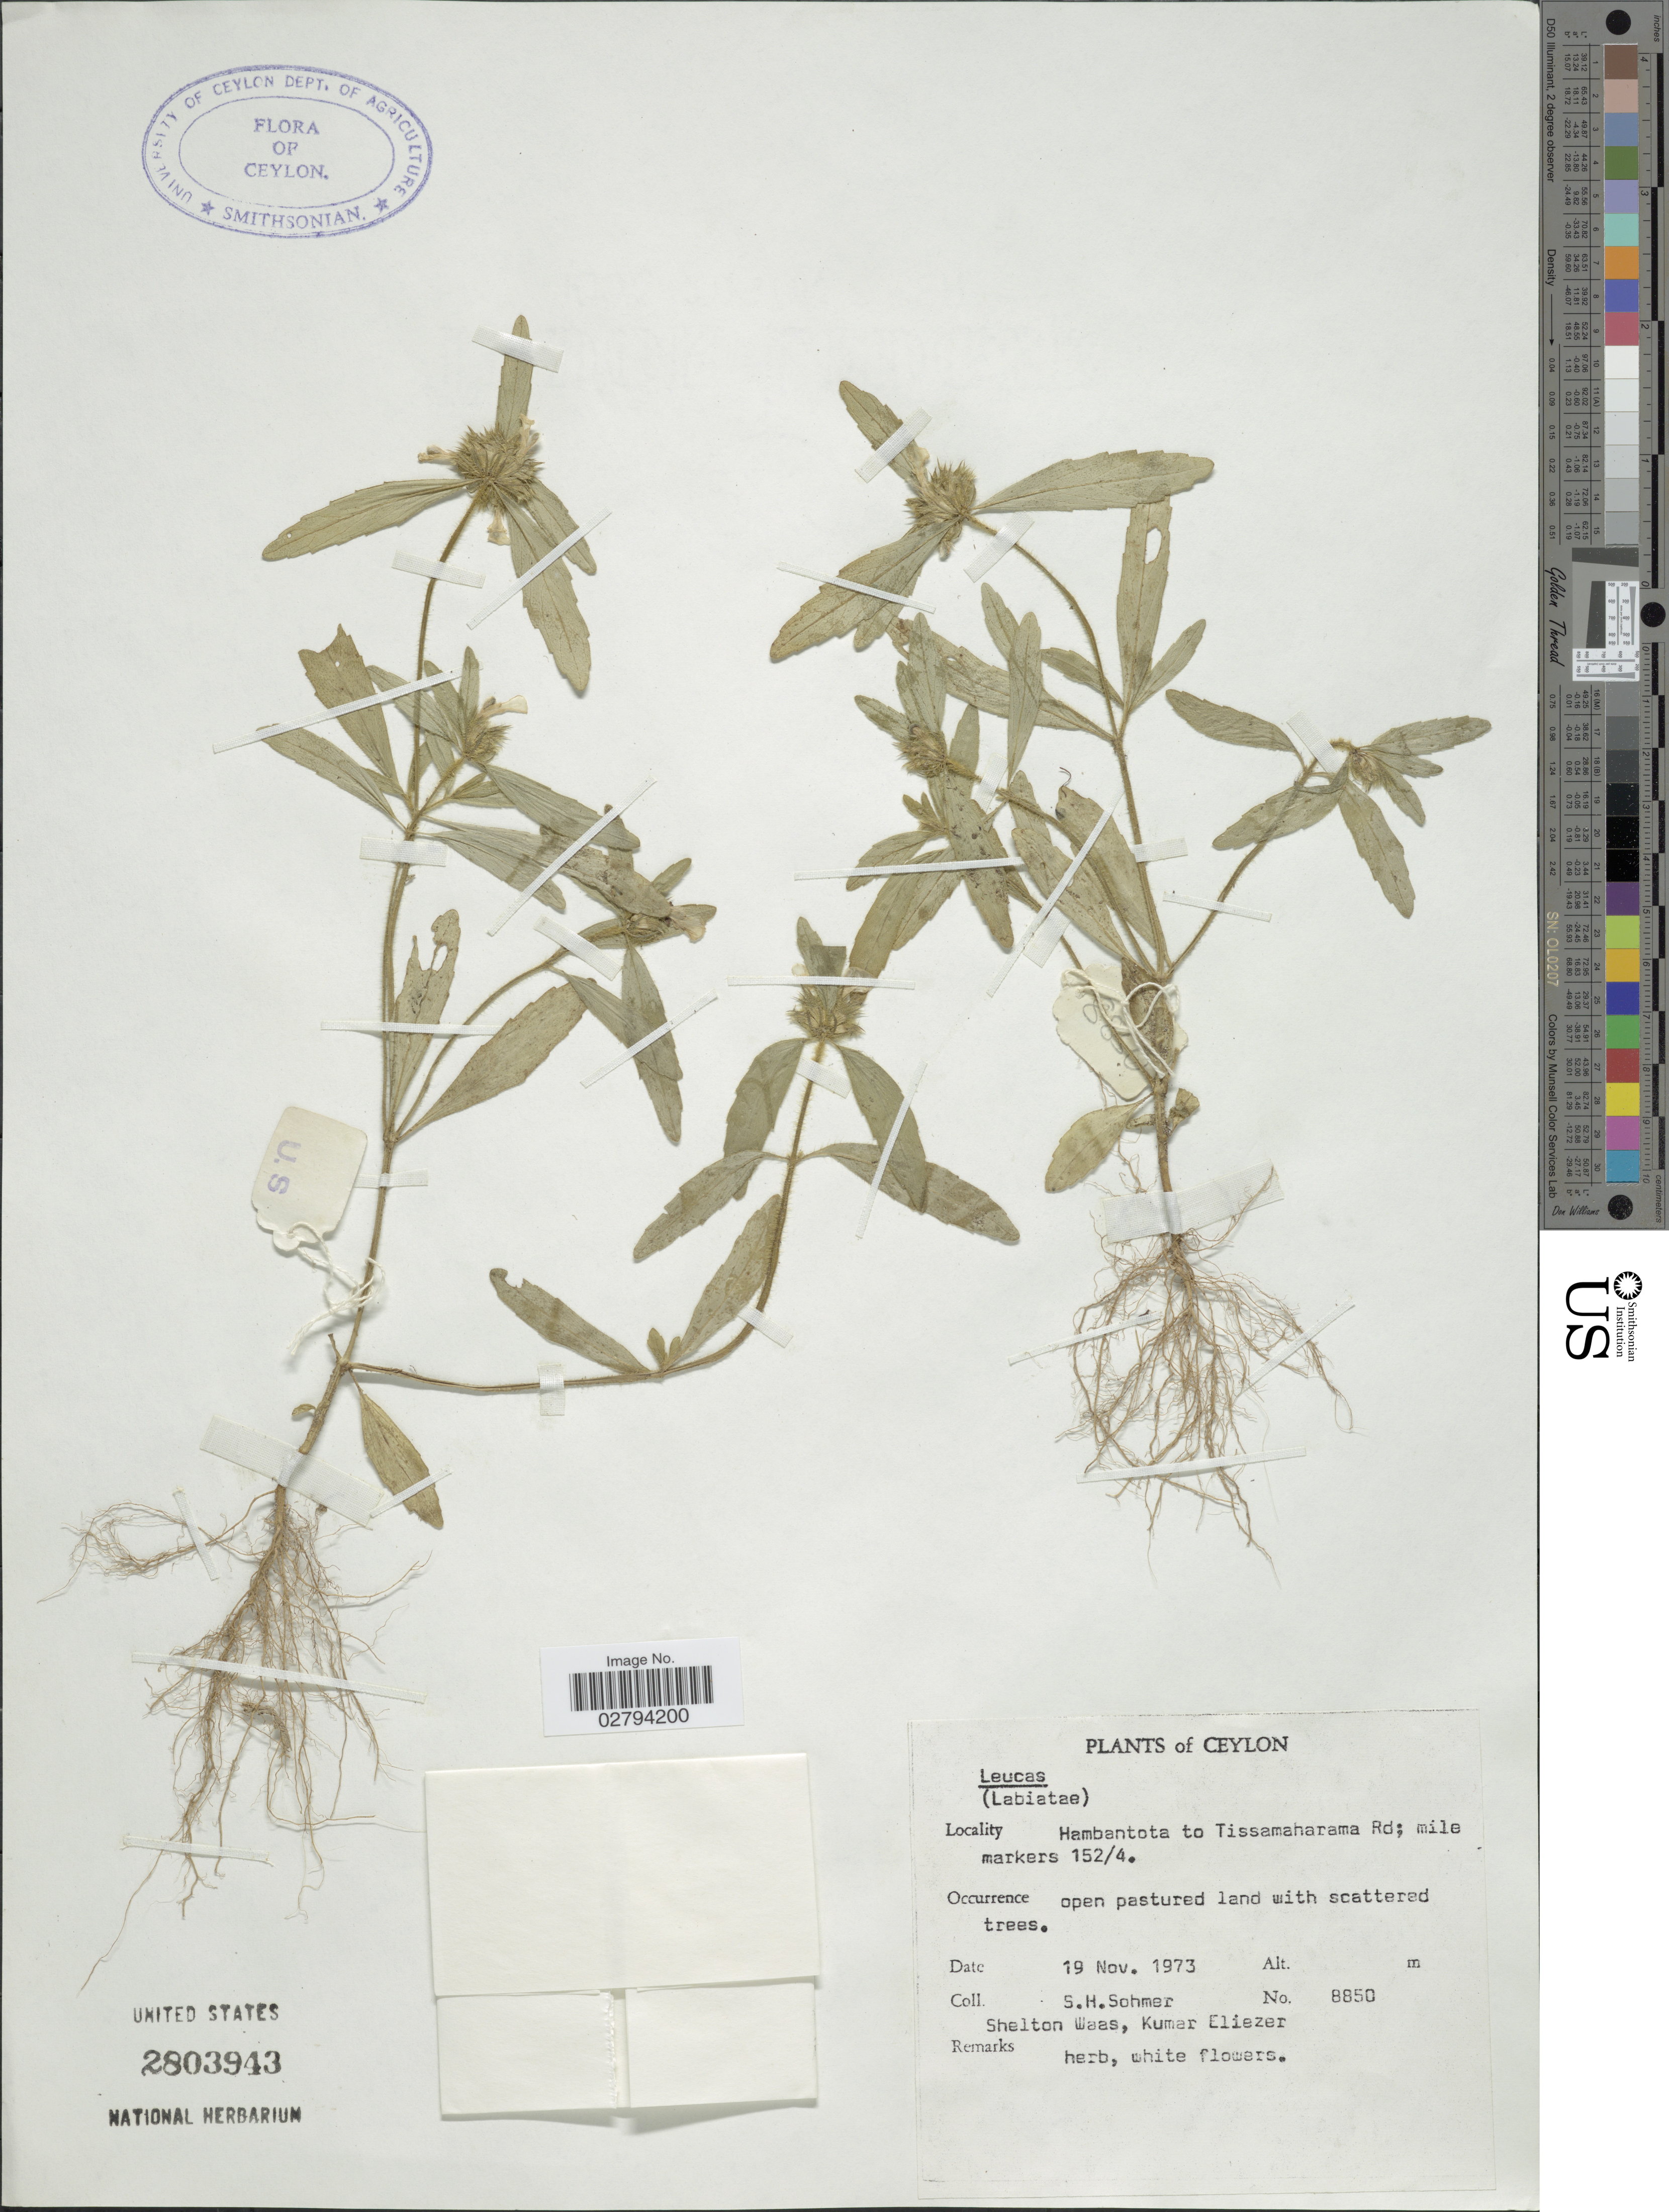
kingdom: Plantae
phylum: Tracheophyta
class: Magnoliopsida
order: Lamiales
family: Lamiaceae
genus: Leucas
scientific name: Leucas zeylanica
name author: (L.) W.T. Aiton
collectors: S. H. Sohmer, S. Waas & K. Eliezer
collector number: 8850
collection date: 1973-11-19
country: Sri Lanka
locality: Ceylon, Hambantota to Tissamaharama Rd; mile markers 152/4.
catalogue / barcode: US 2803943